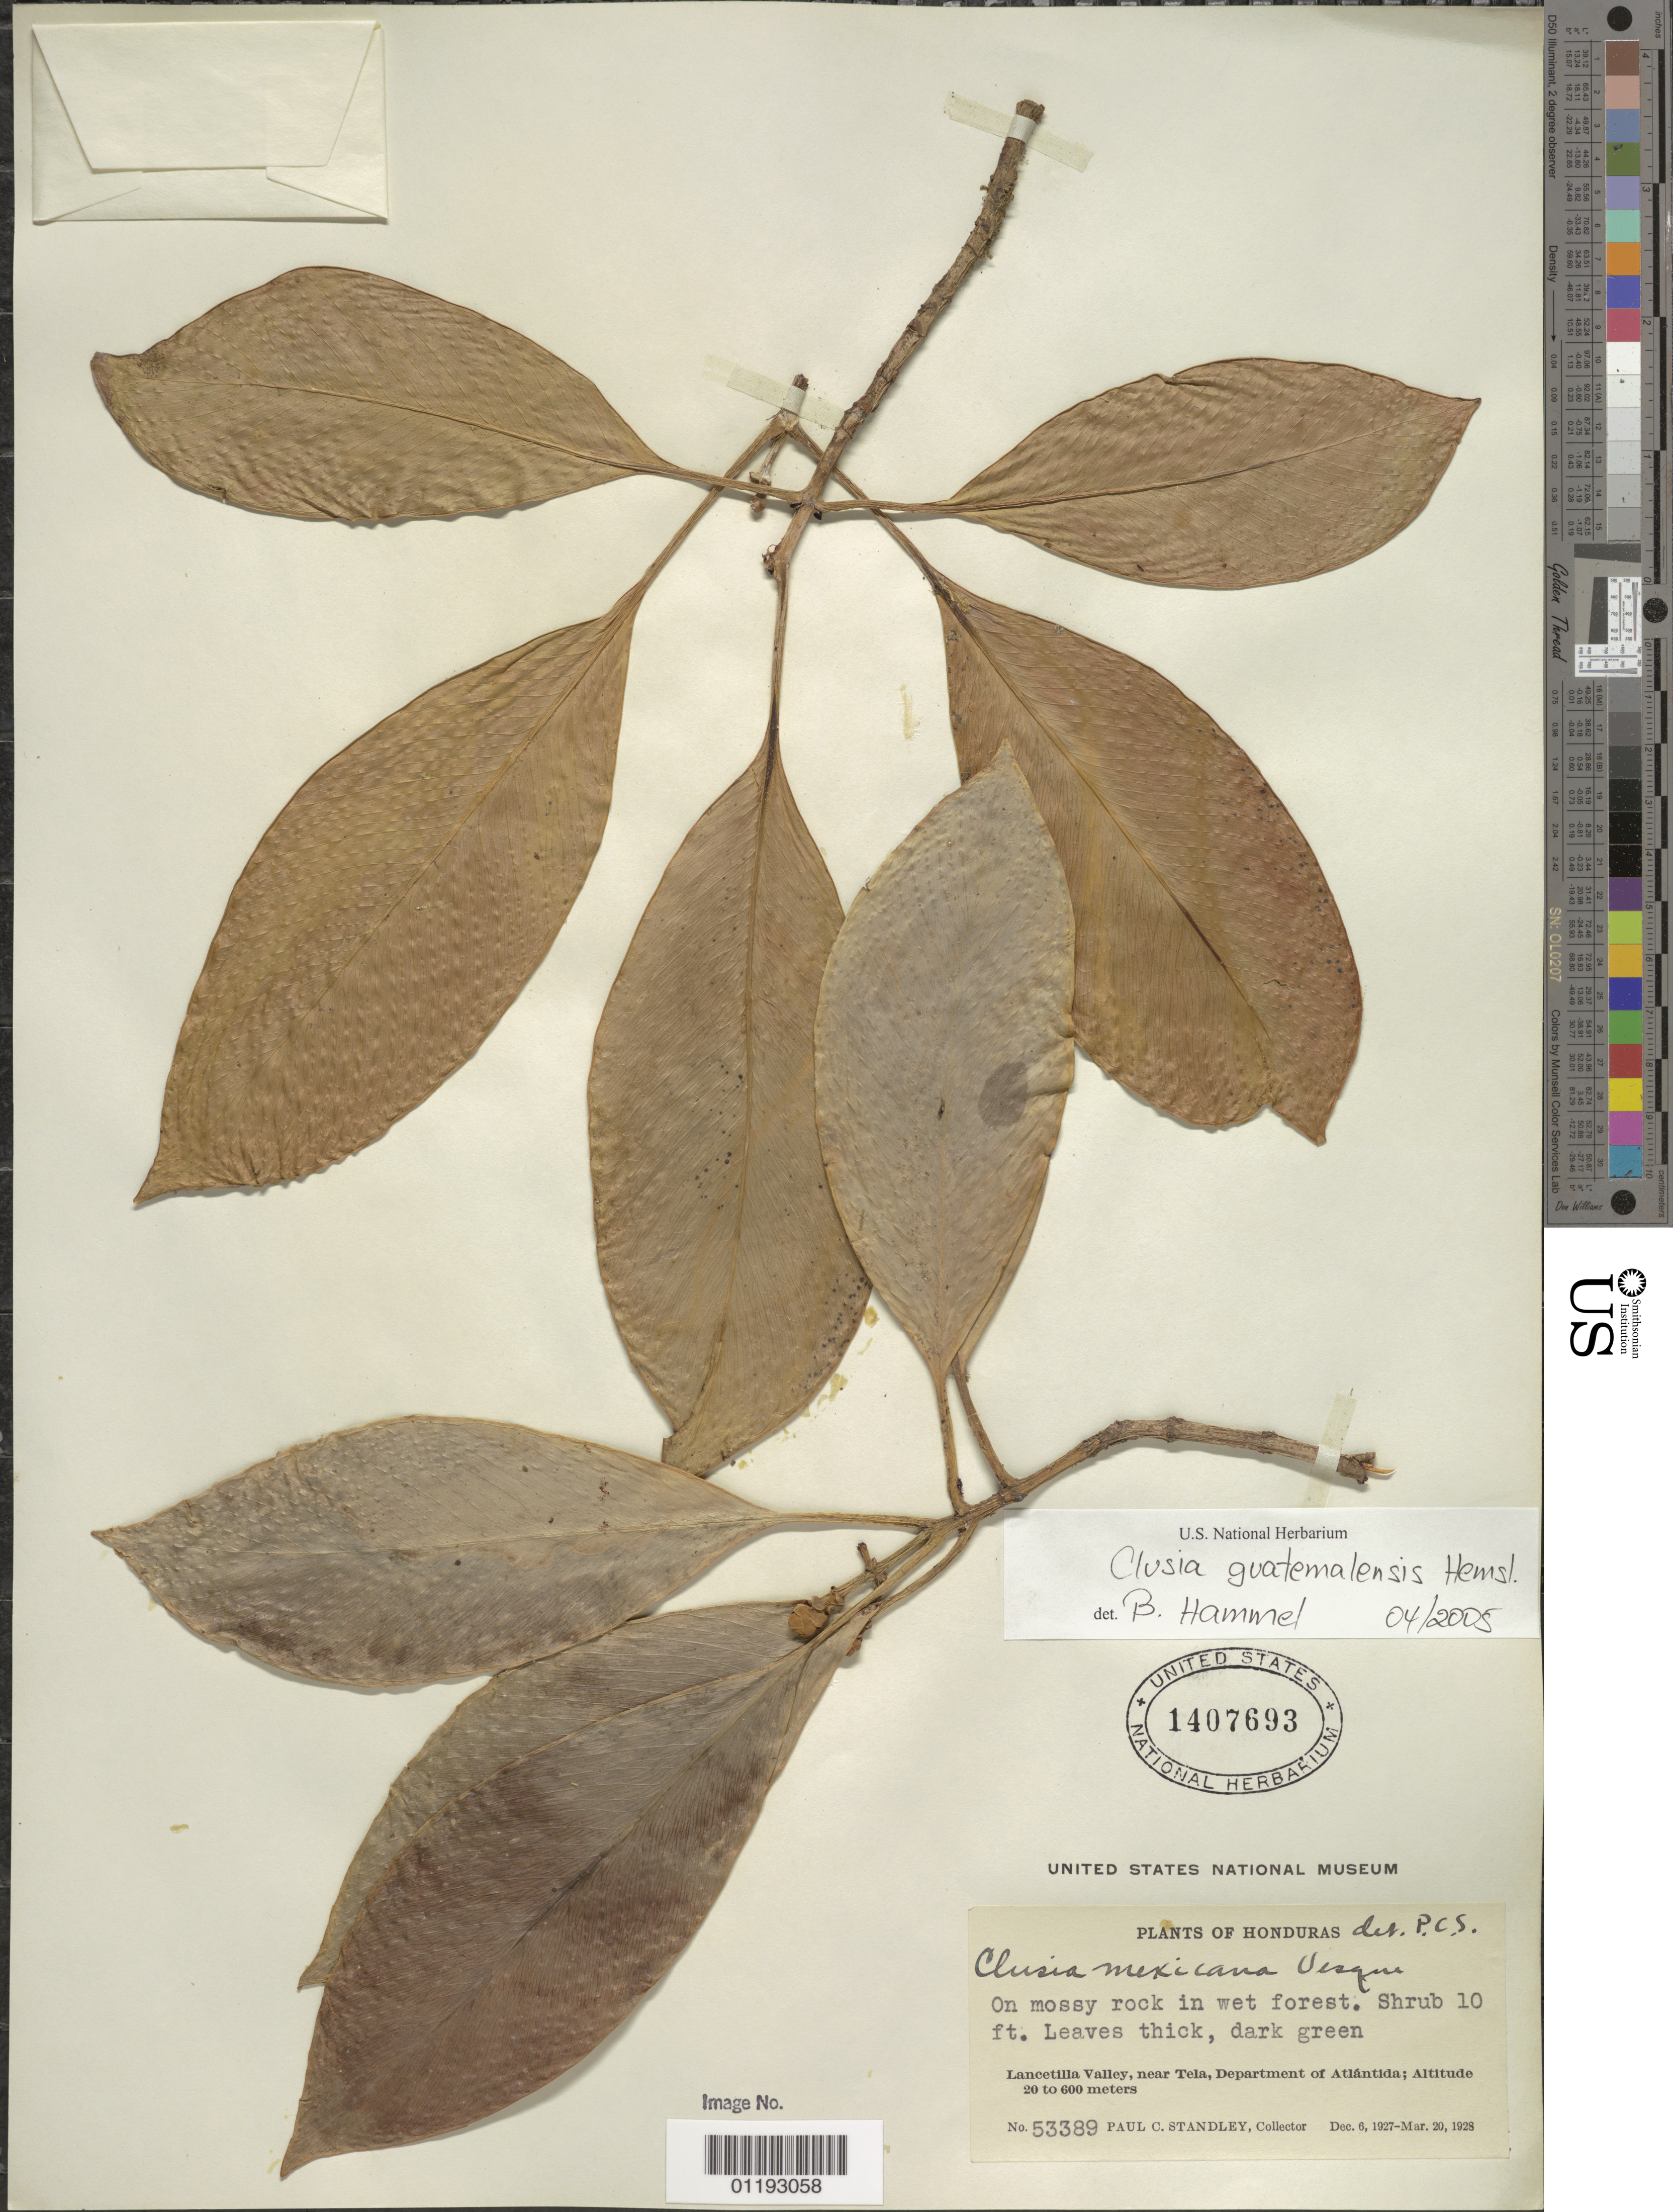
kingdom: Plantae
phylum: Tracheophyta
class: Magnoliopsida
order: Malpighiales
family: Clusiaceae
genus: Clusia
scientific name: Clusia guatemalensis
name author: Hemsl.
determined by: Hammel, --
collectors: P. C. Standley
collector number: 53389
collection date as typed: Dec 1927 to 20 Mar 1928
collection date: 1927-12/1928-03-20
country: Honduras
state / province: Atlántida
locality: Lancetilla Valley, near Tela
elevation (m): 20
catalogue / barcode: US 1407693